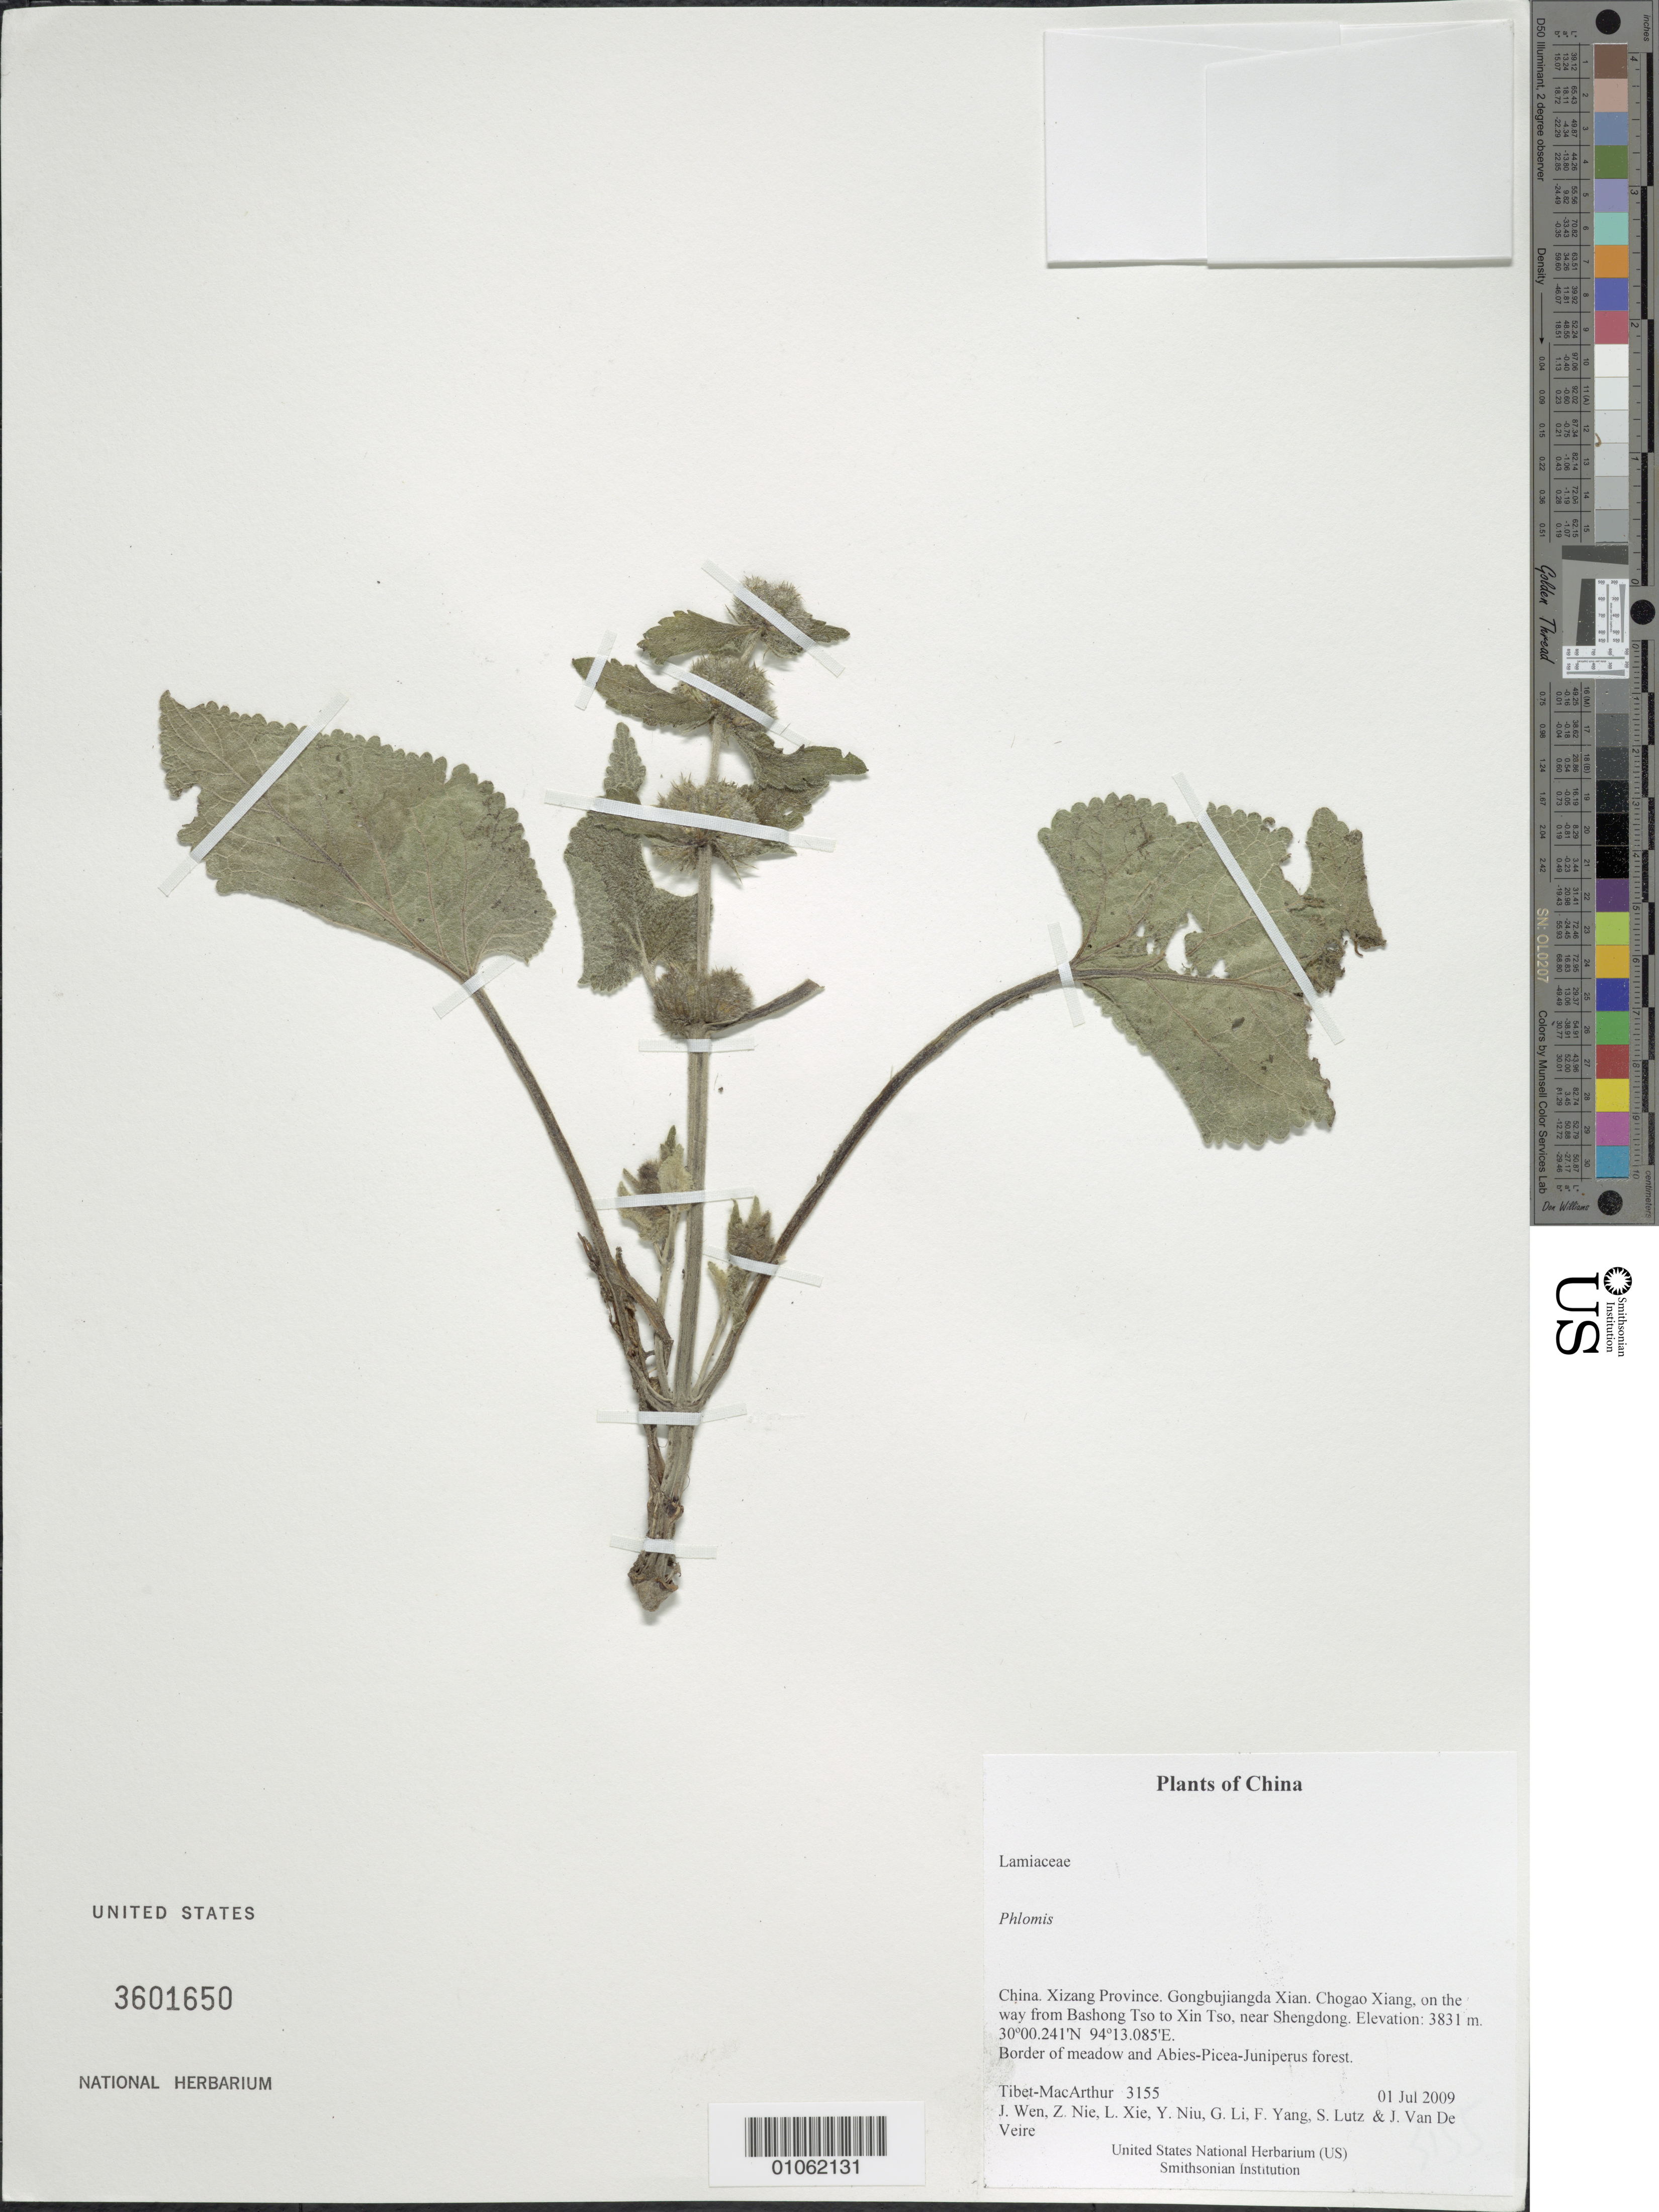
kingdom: Plantae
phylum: Tracheophyta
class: Magnoliopsida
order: Lamiales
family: Lamiaceae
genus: Phlomis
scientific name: Phlomis sp.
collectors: Tibet-MacArthur, J. Wen, Z. Nie, L. Xie, Y. Niu, G. Li, F. Yang, S. Lutz & J. Van De Veire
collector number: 3155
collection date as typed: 01 Jul 2009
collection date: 2009-07-01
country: China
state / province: Xizang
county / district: Gongbujiangda Xian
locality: Chogao Xiang, on the way from Bashong Tso to Xin Tso, near Shengdong.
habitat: Border of meadow and Abies-Picea-Juniperus forest.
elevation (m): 3831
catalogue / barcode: US 3601650